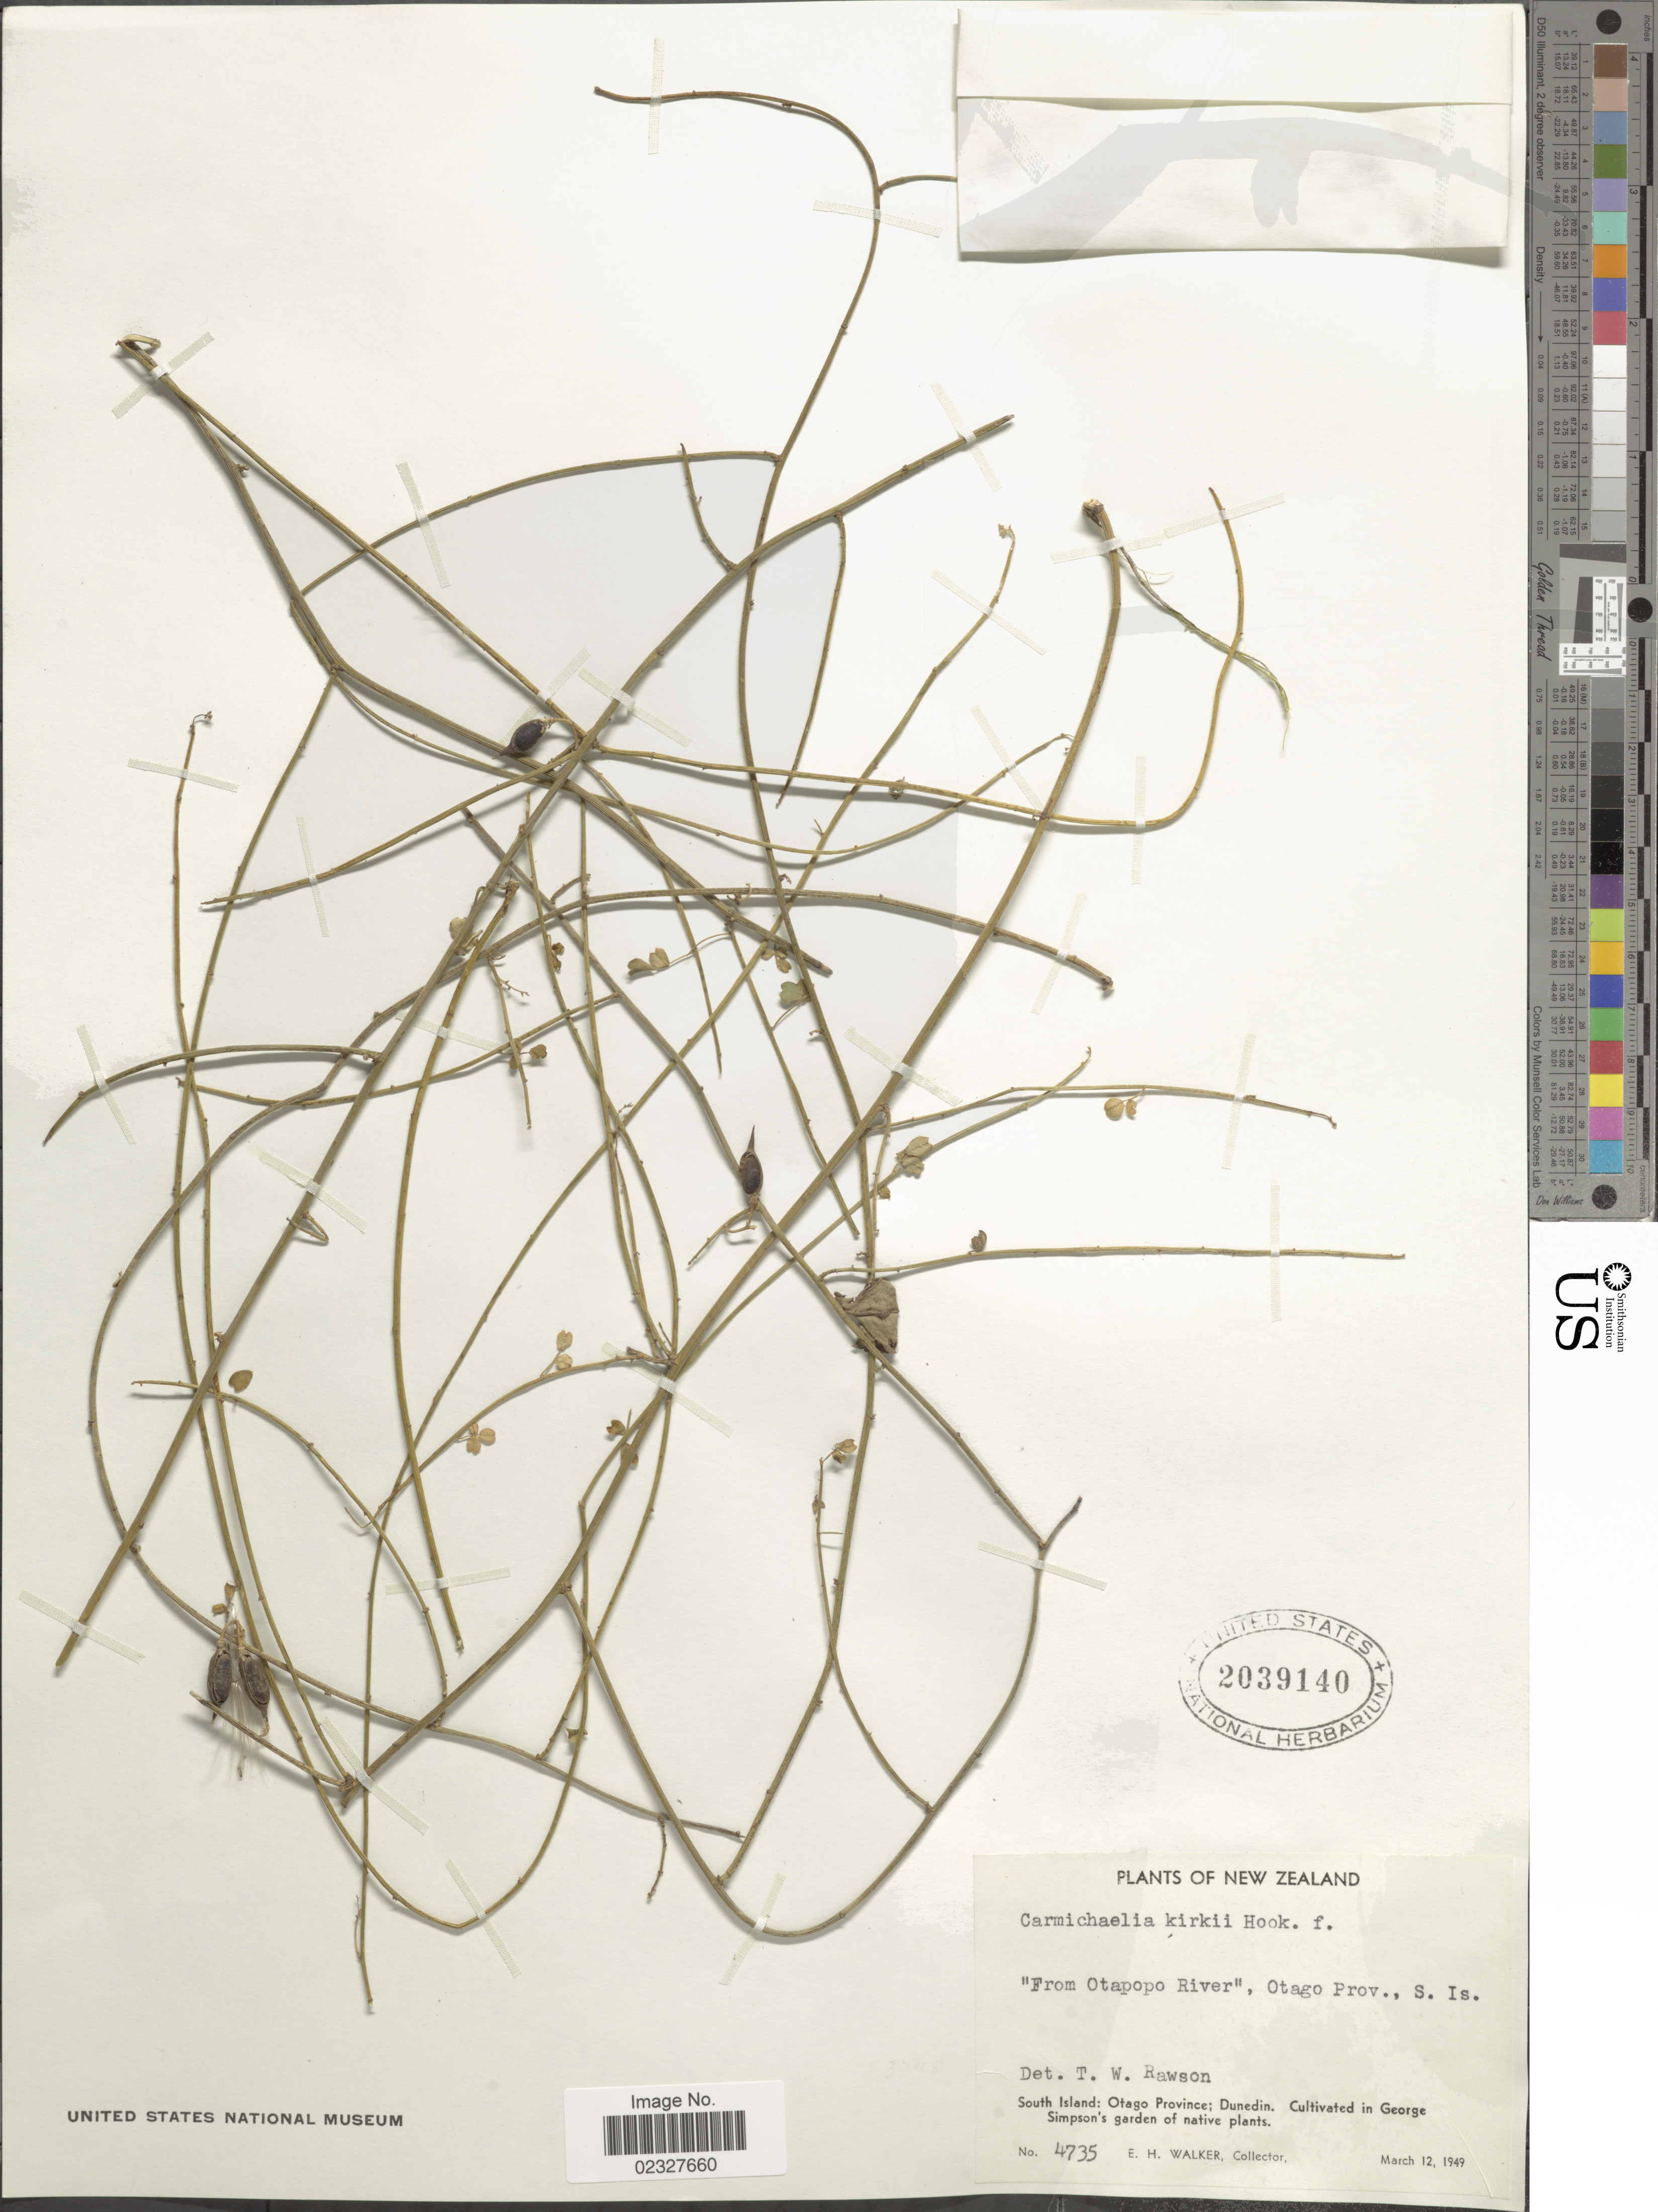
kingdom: Plantae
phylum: Tracheophyta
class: Magnoliopsida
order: Fabales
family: Fabaceae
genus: Carmichaelia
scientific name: Carmichaelia kirkii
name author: Hook. f.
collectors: E. H. Walker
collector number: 4735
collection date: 1949-03-12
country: New Zealand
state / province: Otago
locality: From Otapopo River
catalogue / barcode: US 2039140